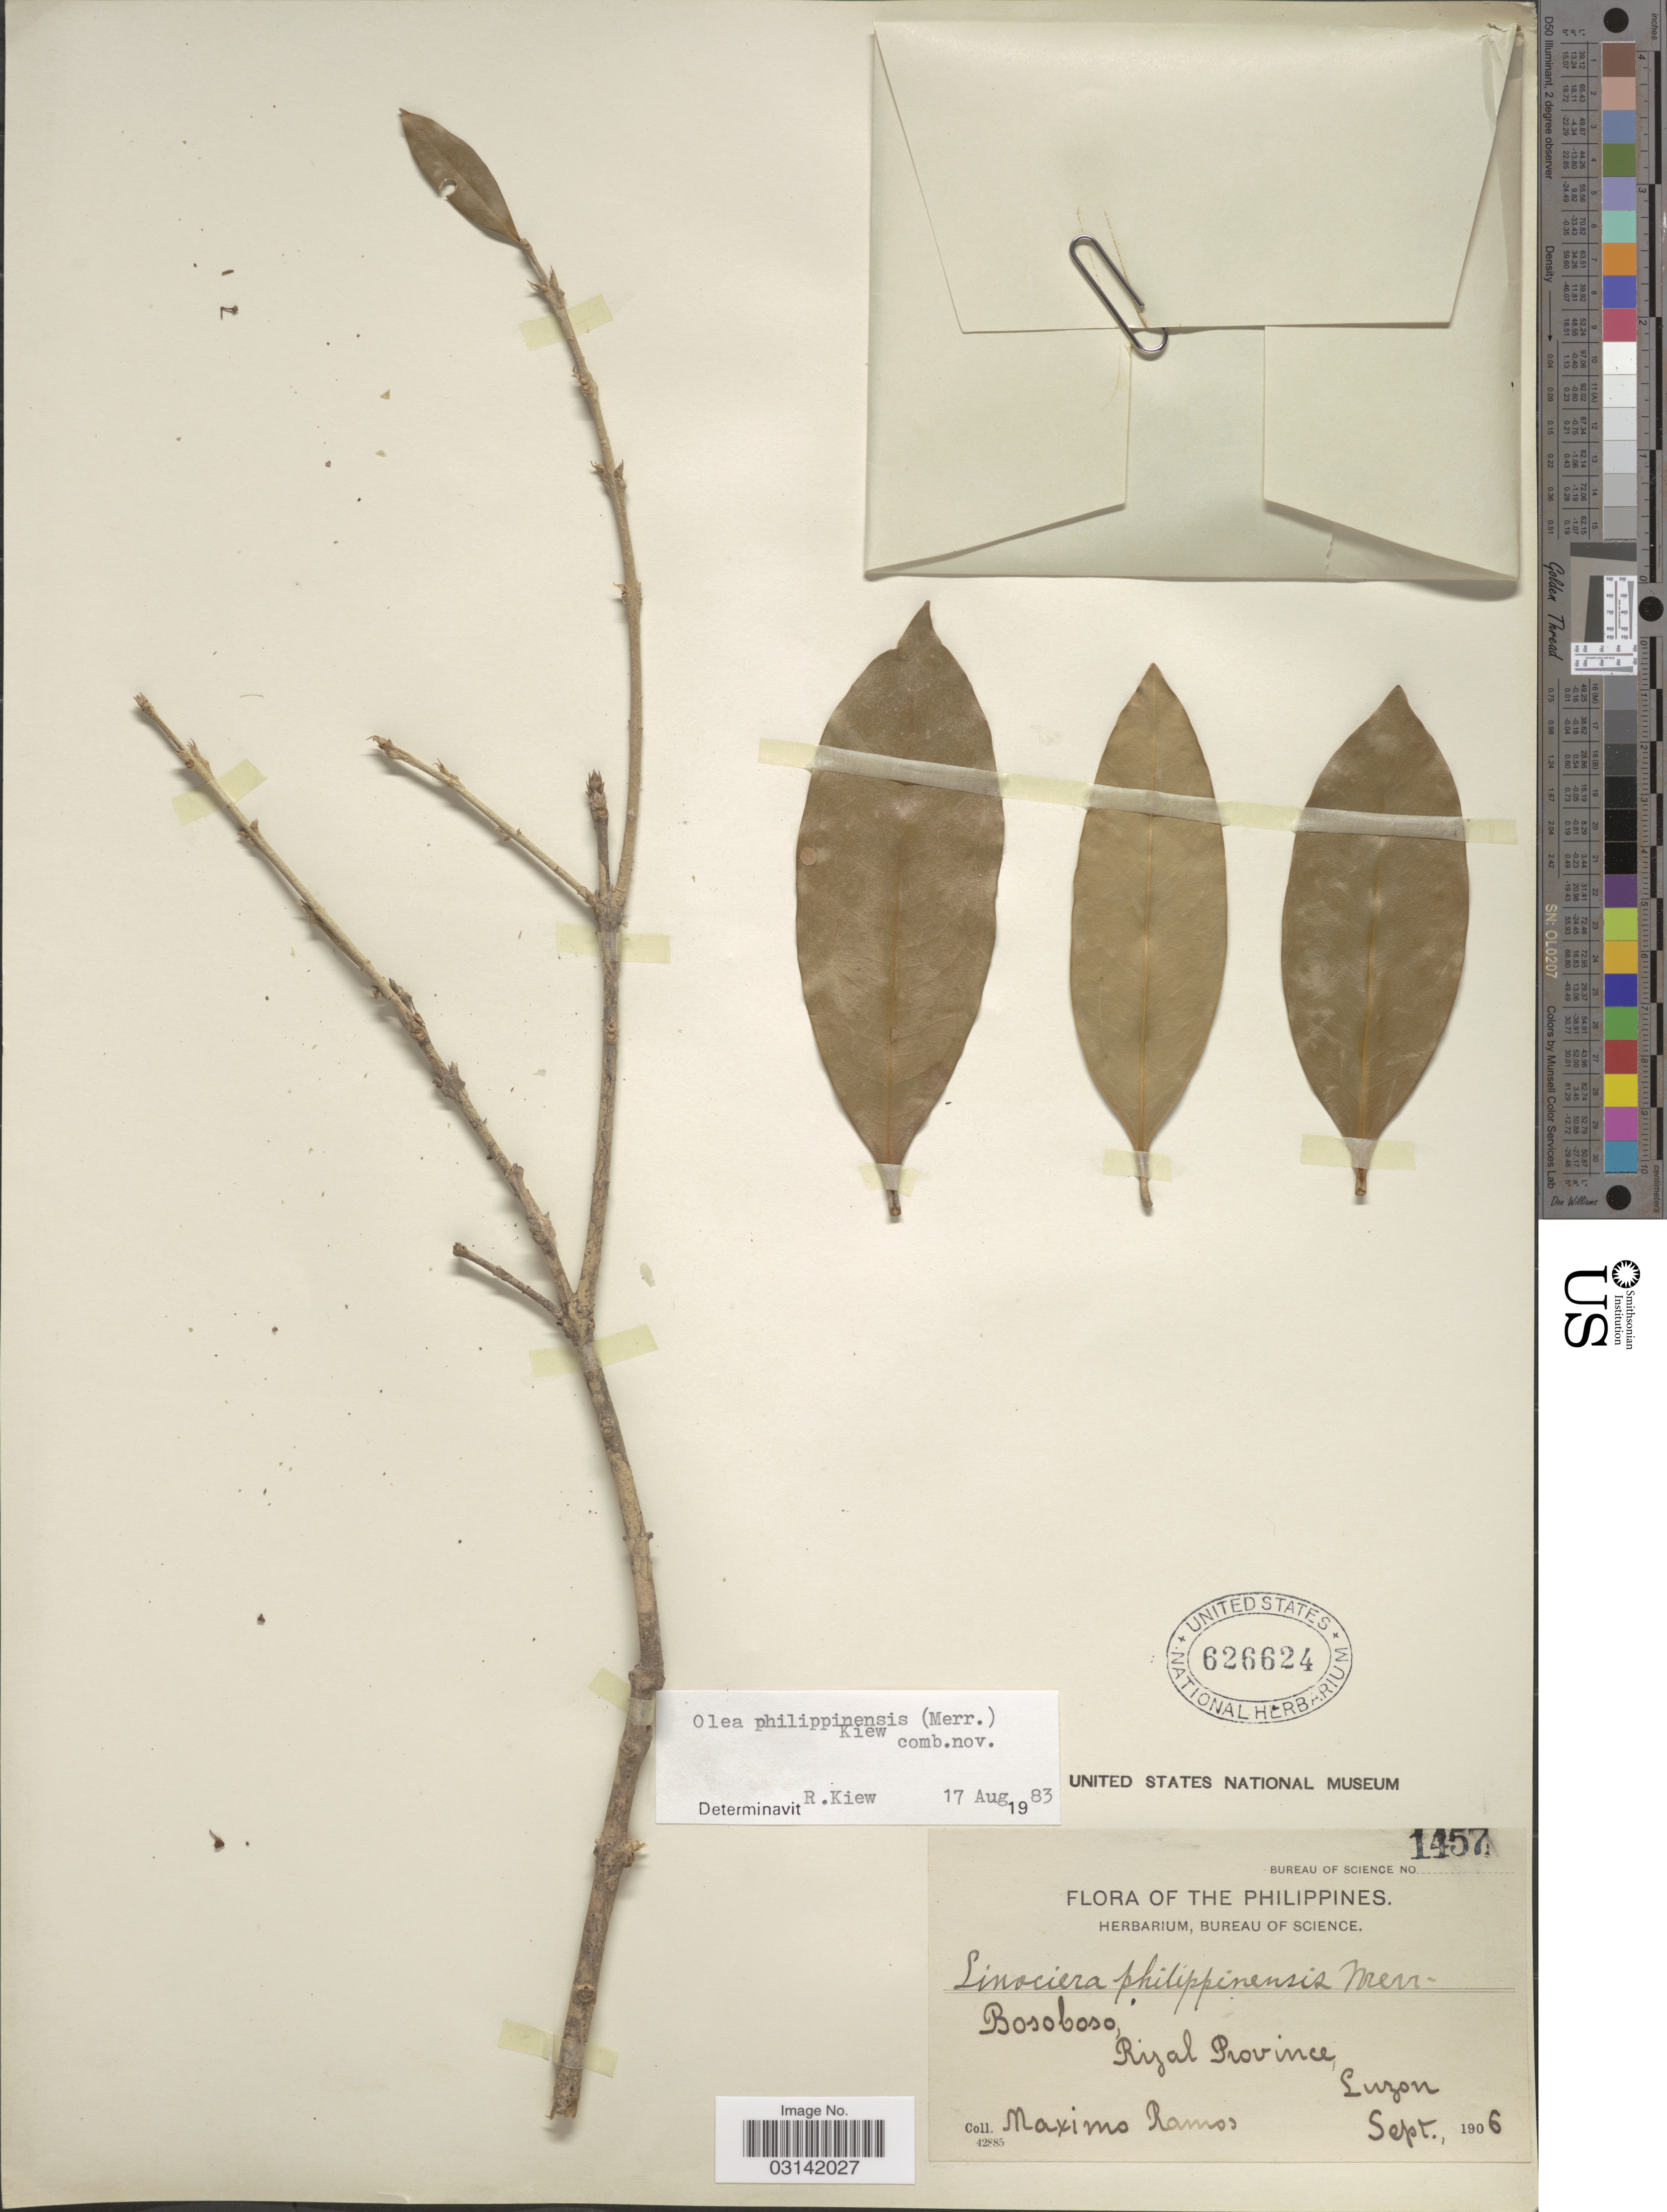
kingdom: Plantae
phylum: Tracheophyta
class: Magnoliopsida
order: Lamiales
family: Oleaceae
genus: Tetrapilus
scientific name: Tetrapilus borneensis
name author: (Boerl.) de Juana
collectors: M. Ramos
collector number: Bureau of science 1457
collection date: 1906-09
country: Philippines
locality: Bosoboso, Rizal Province, Luzon.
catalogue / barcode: US 626624